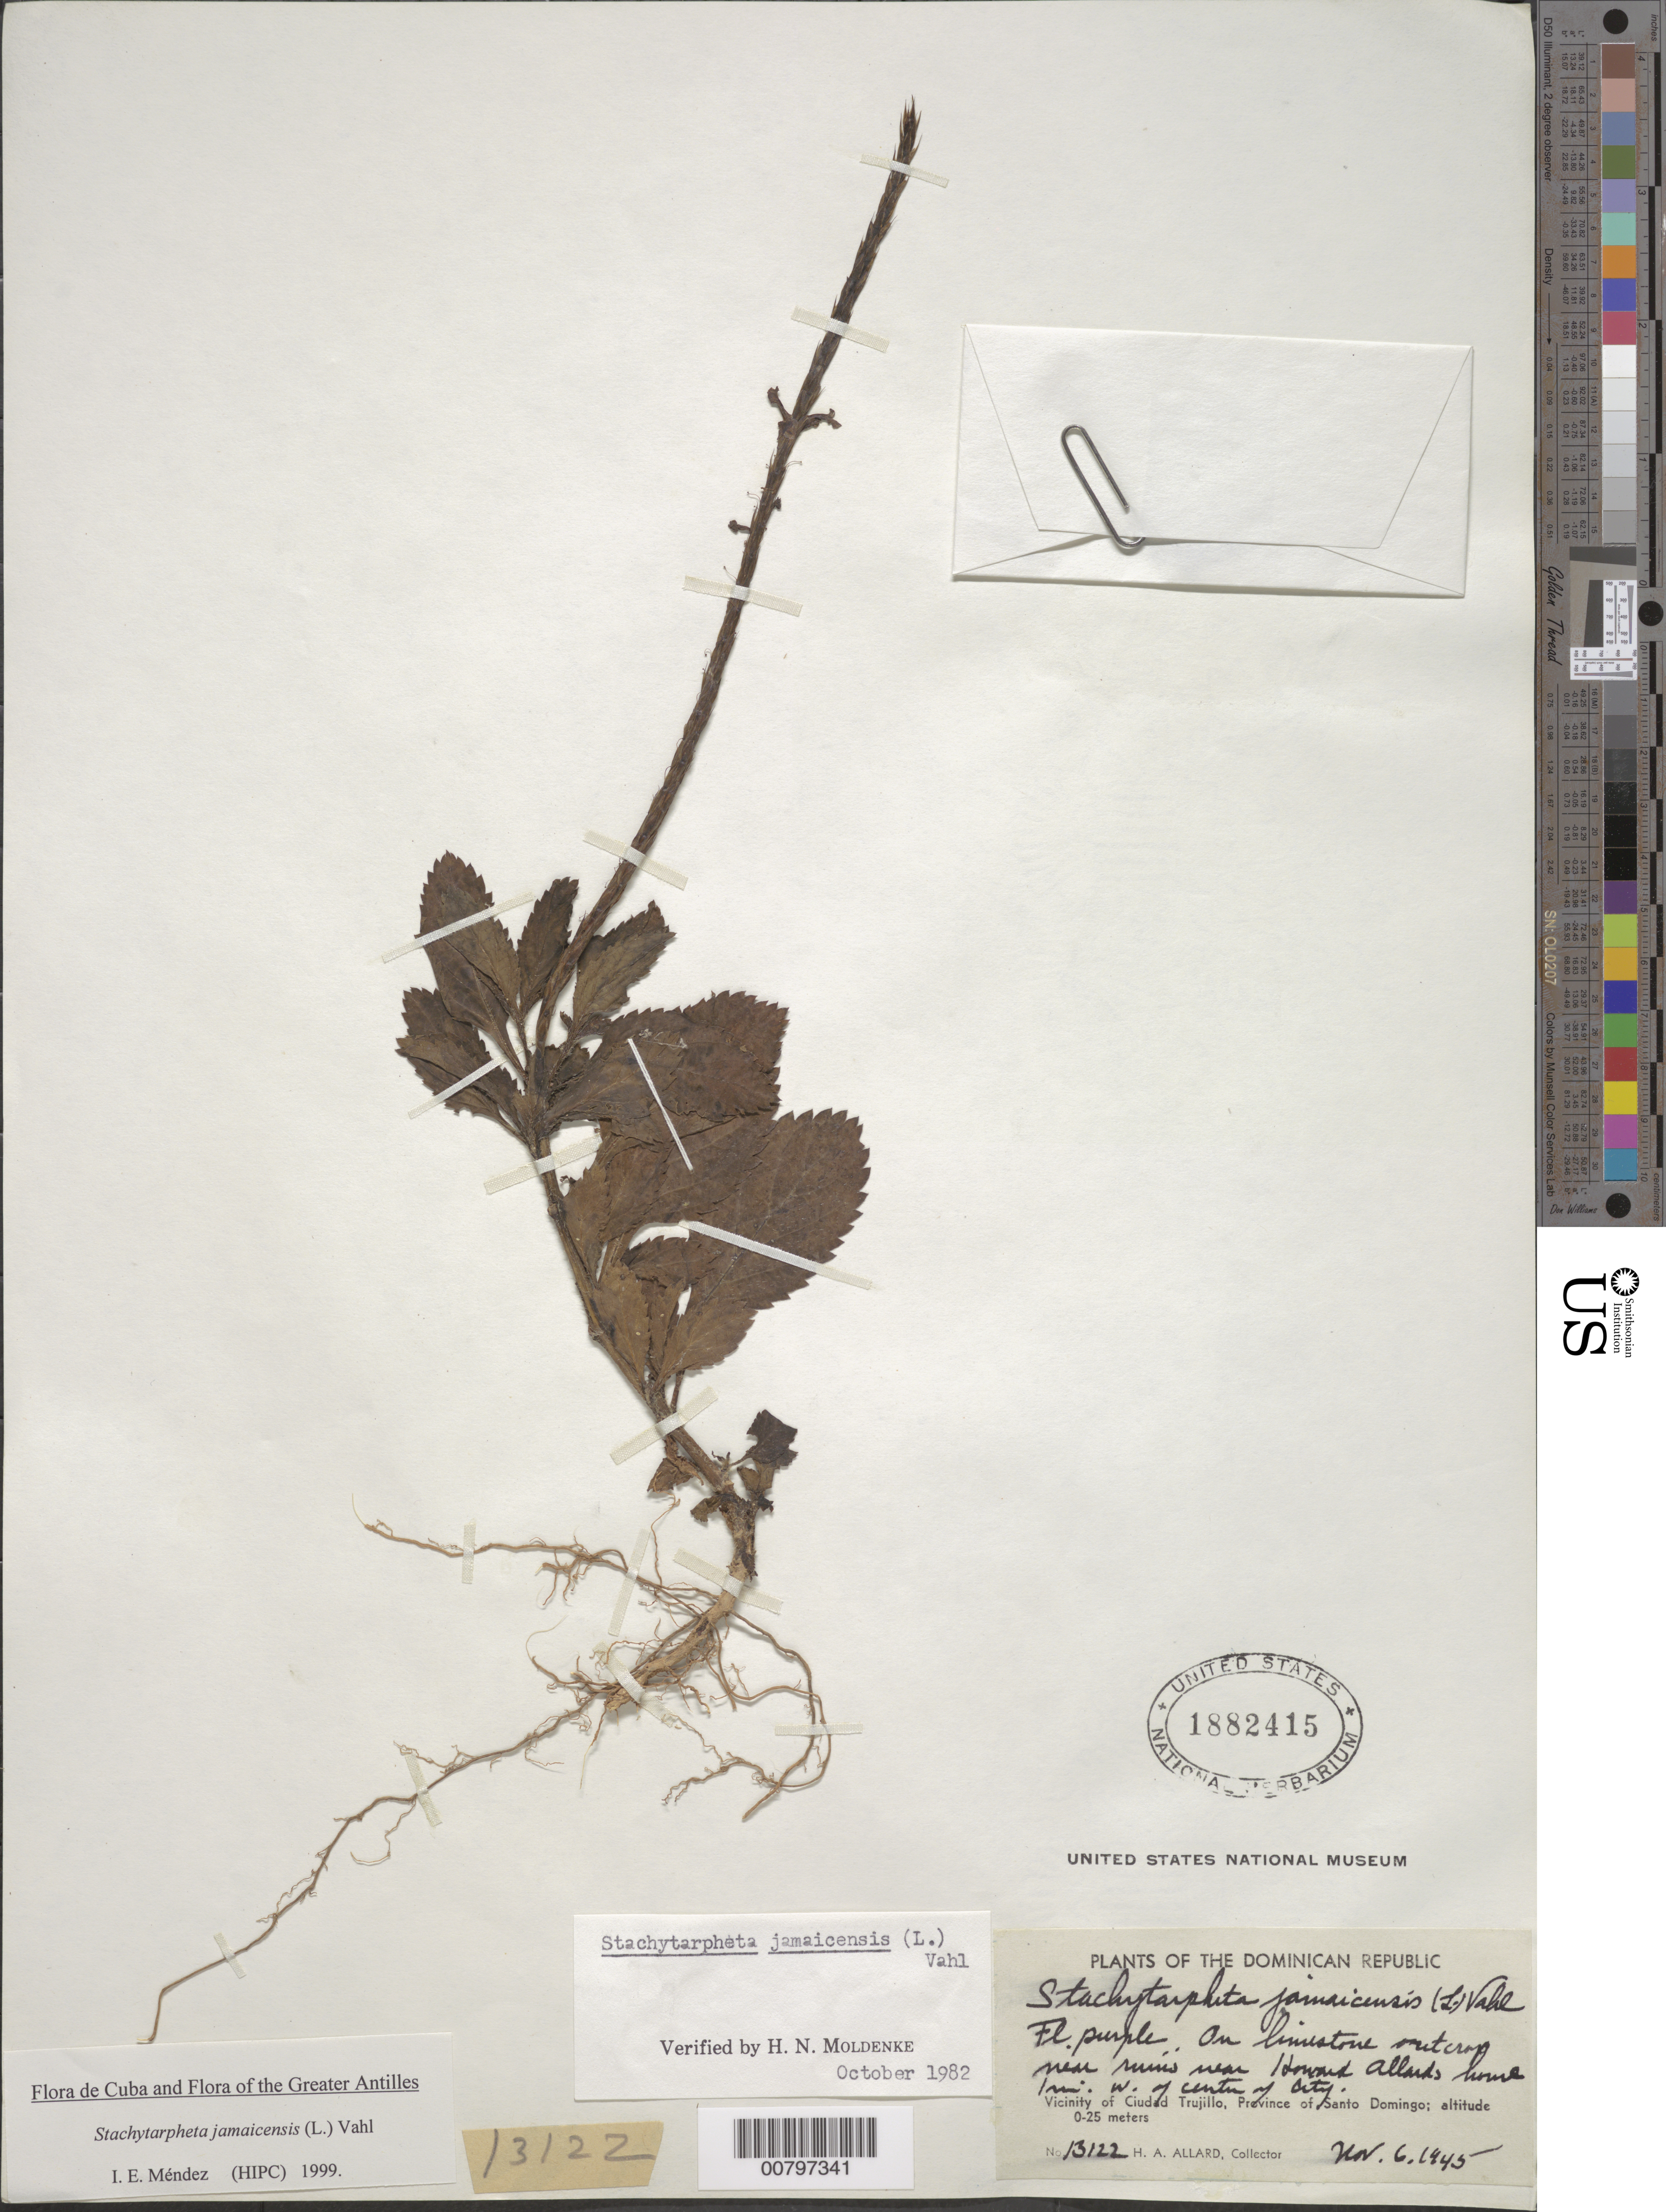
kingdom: Plantae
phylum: Tracheophyta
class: Magnoliopsida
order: Lamiales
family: Verbenaceae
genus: Stachytarpheta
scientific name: Stachytarpheta jamaicensis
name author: (L.) Vahl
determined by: Méndez, Isidro E., (HIPC)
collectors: H. A. Allard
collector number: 13122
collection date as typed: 06 Nov 1945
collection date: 1945-11-06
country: Dominican Republic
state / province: Distrito Nacional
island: Hispaniola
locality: Vicinity of Santo Domingo, near ruins near Howard Allard's house, 1 m W of city center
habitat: On limestone outcrop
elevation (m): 0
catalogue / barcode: US 1882415